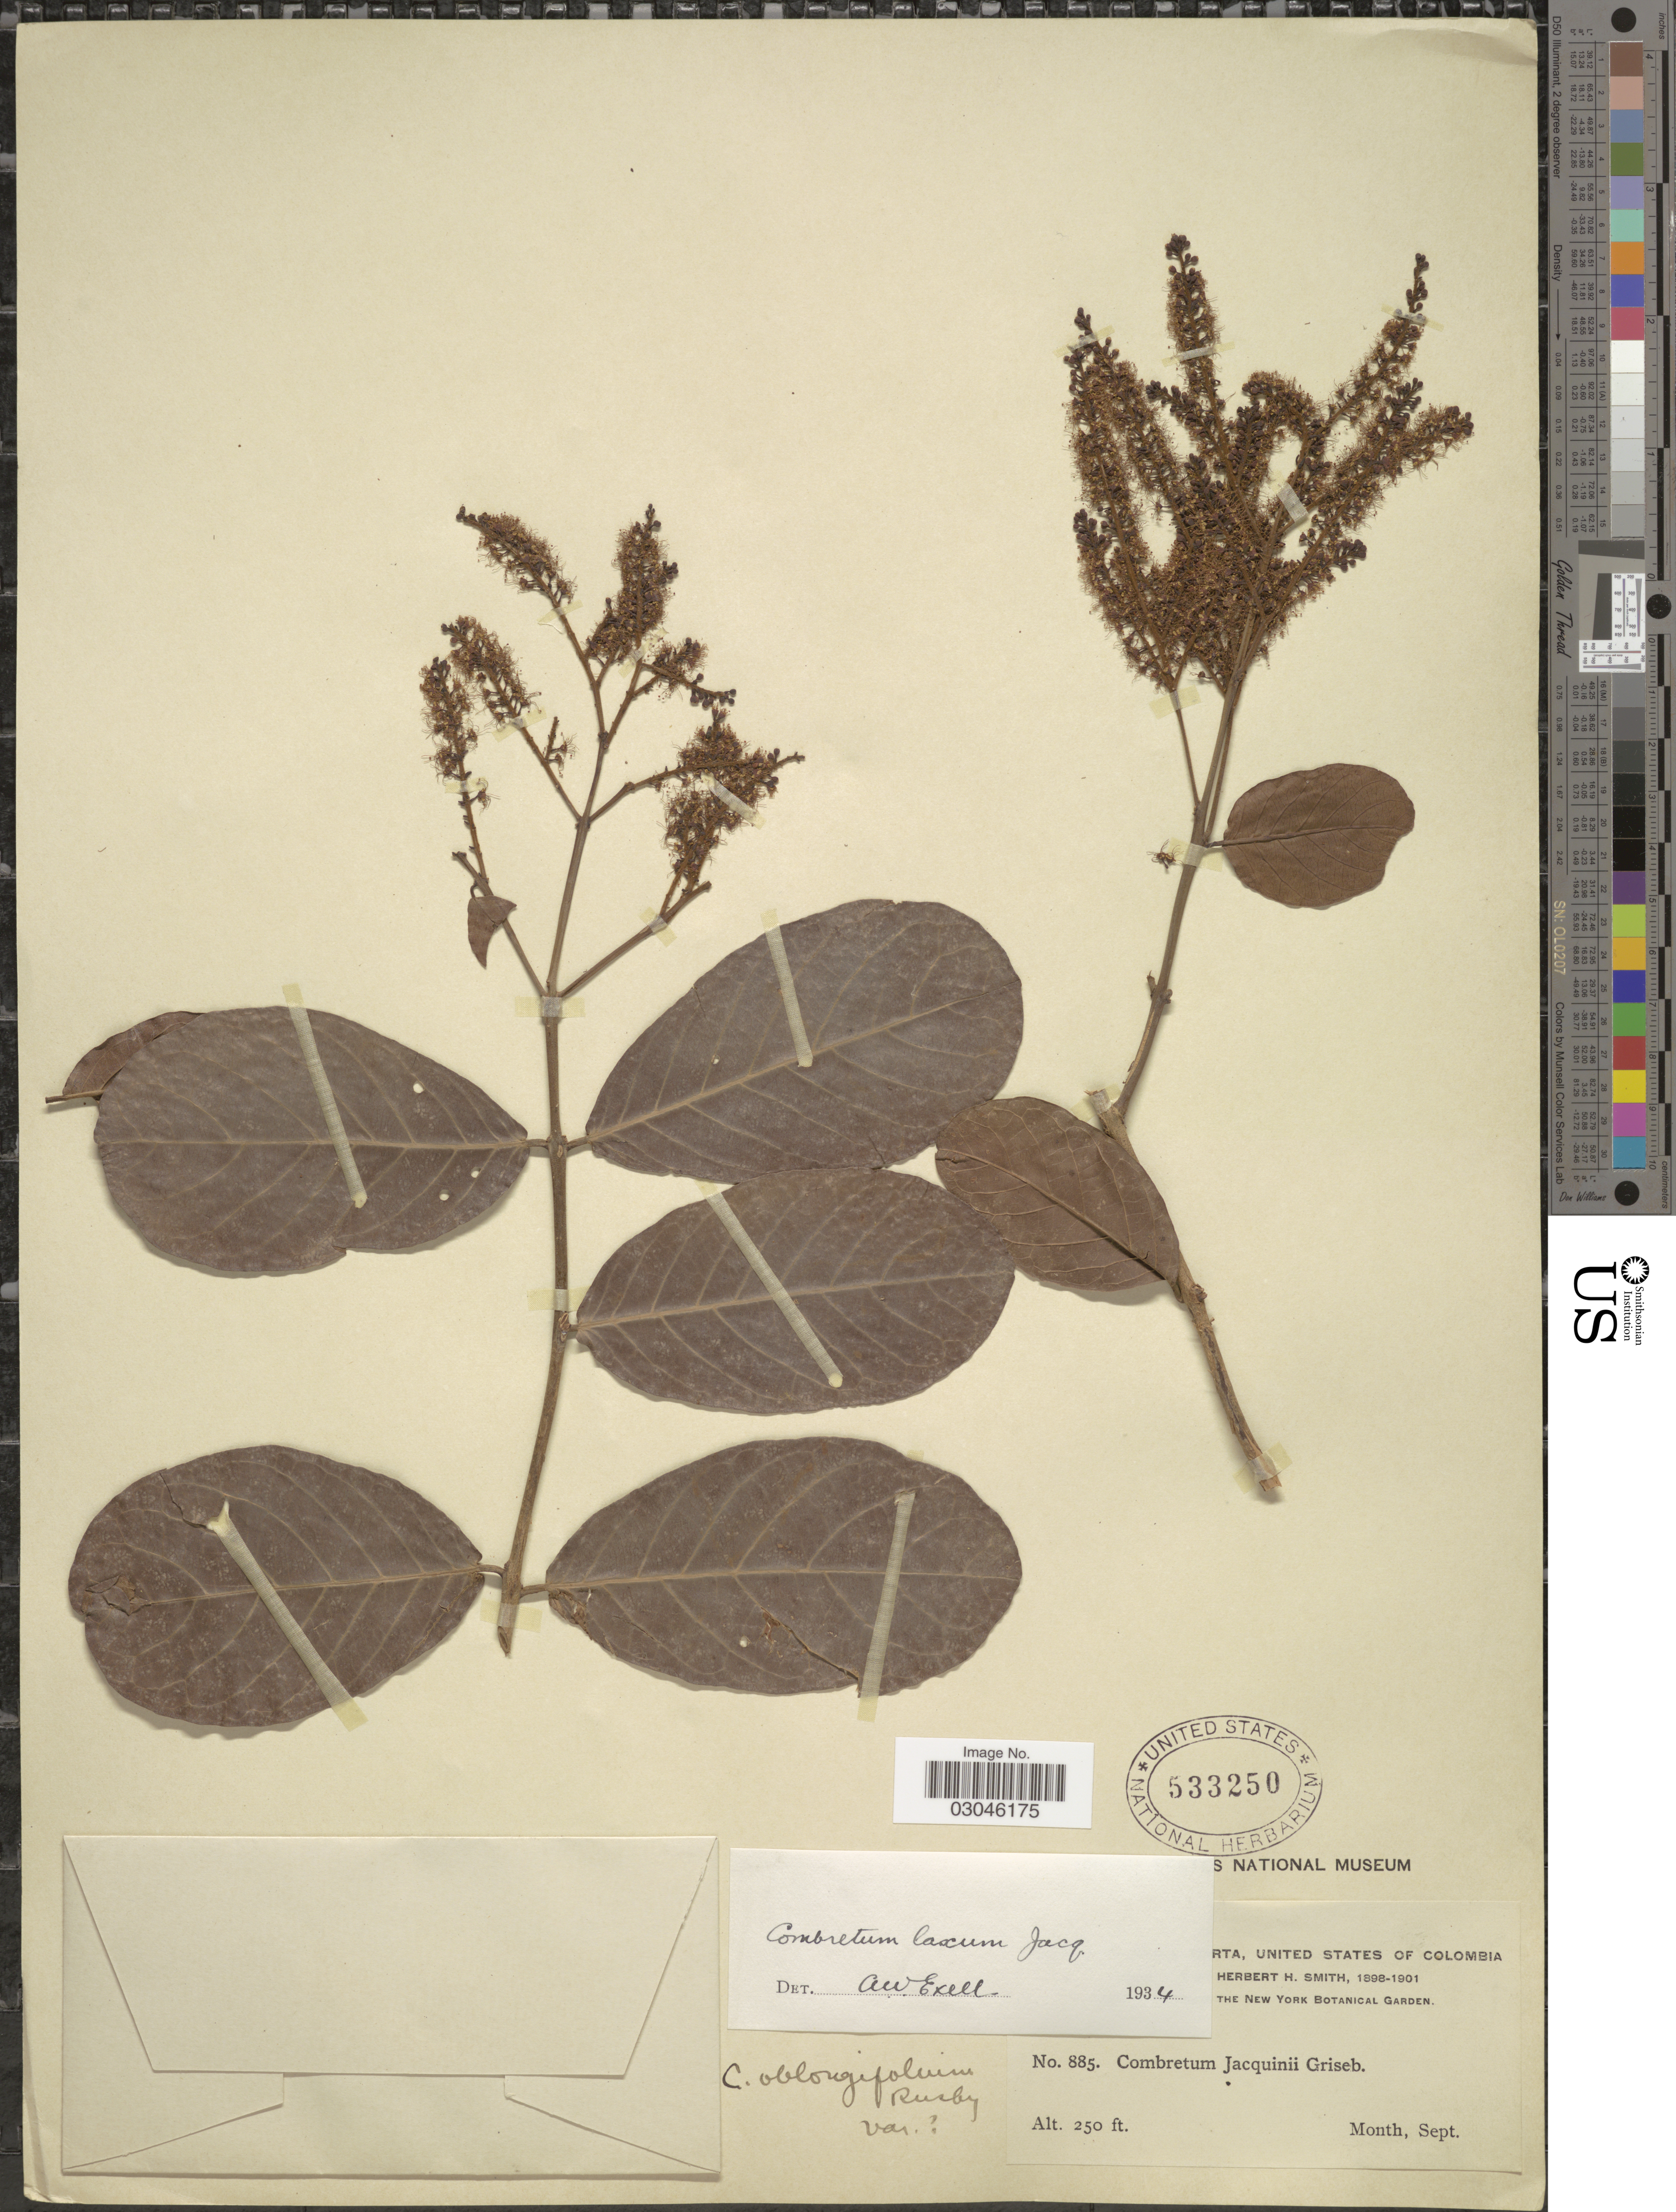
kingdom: Plantae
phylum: Tracheophyta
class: Magnoliopsida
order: Myrtales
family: Combretaceae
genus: Combretum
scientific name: Combretum laxum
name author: Jacq.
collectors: Herbert H. Smith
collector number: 885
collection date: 1898-09/1901-09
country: Colombia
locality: [illegible text]rta, United States of Colombia.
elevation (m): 76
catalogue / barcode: US 533250